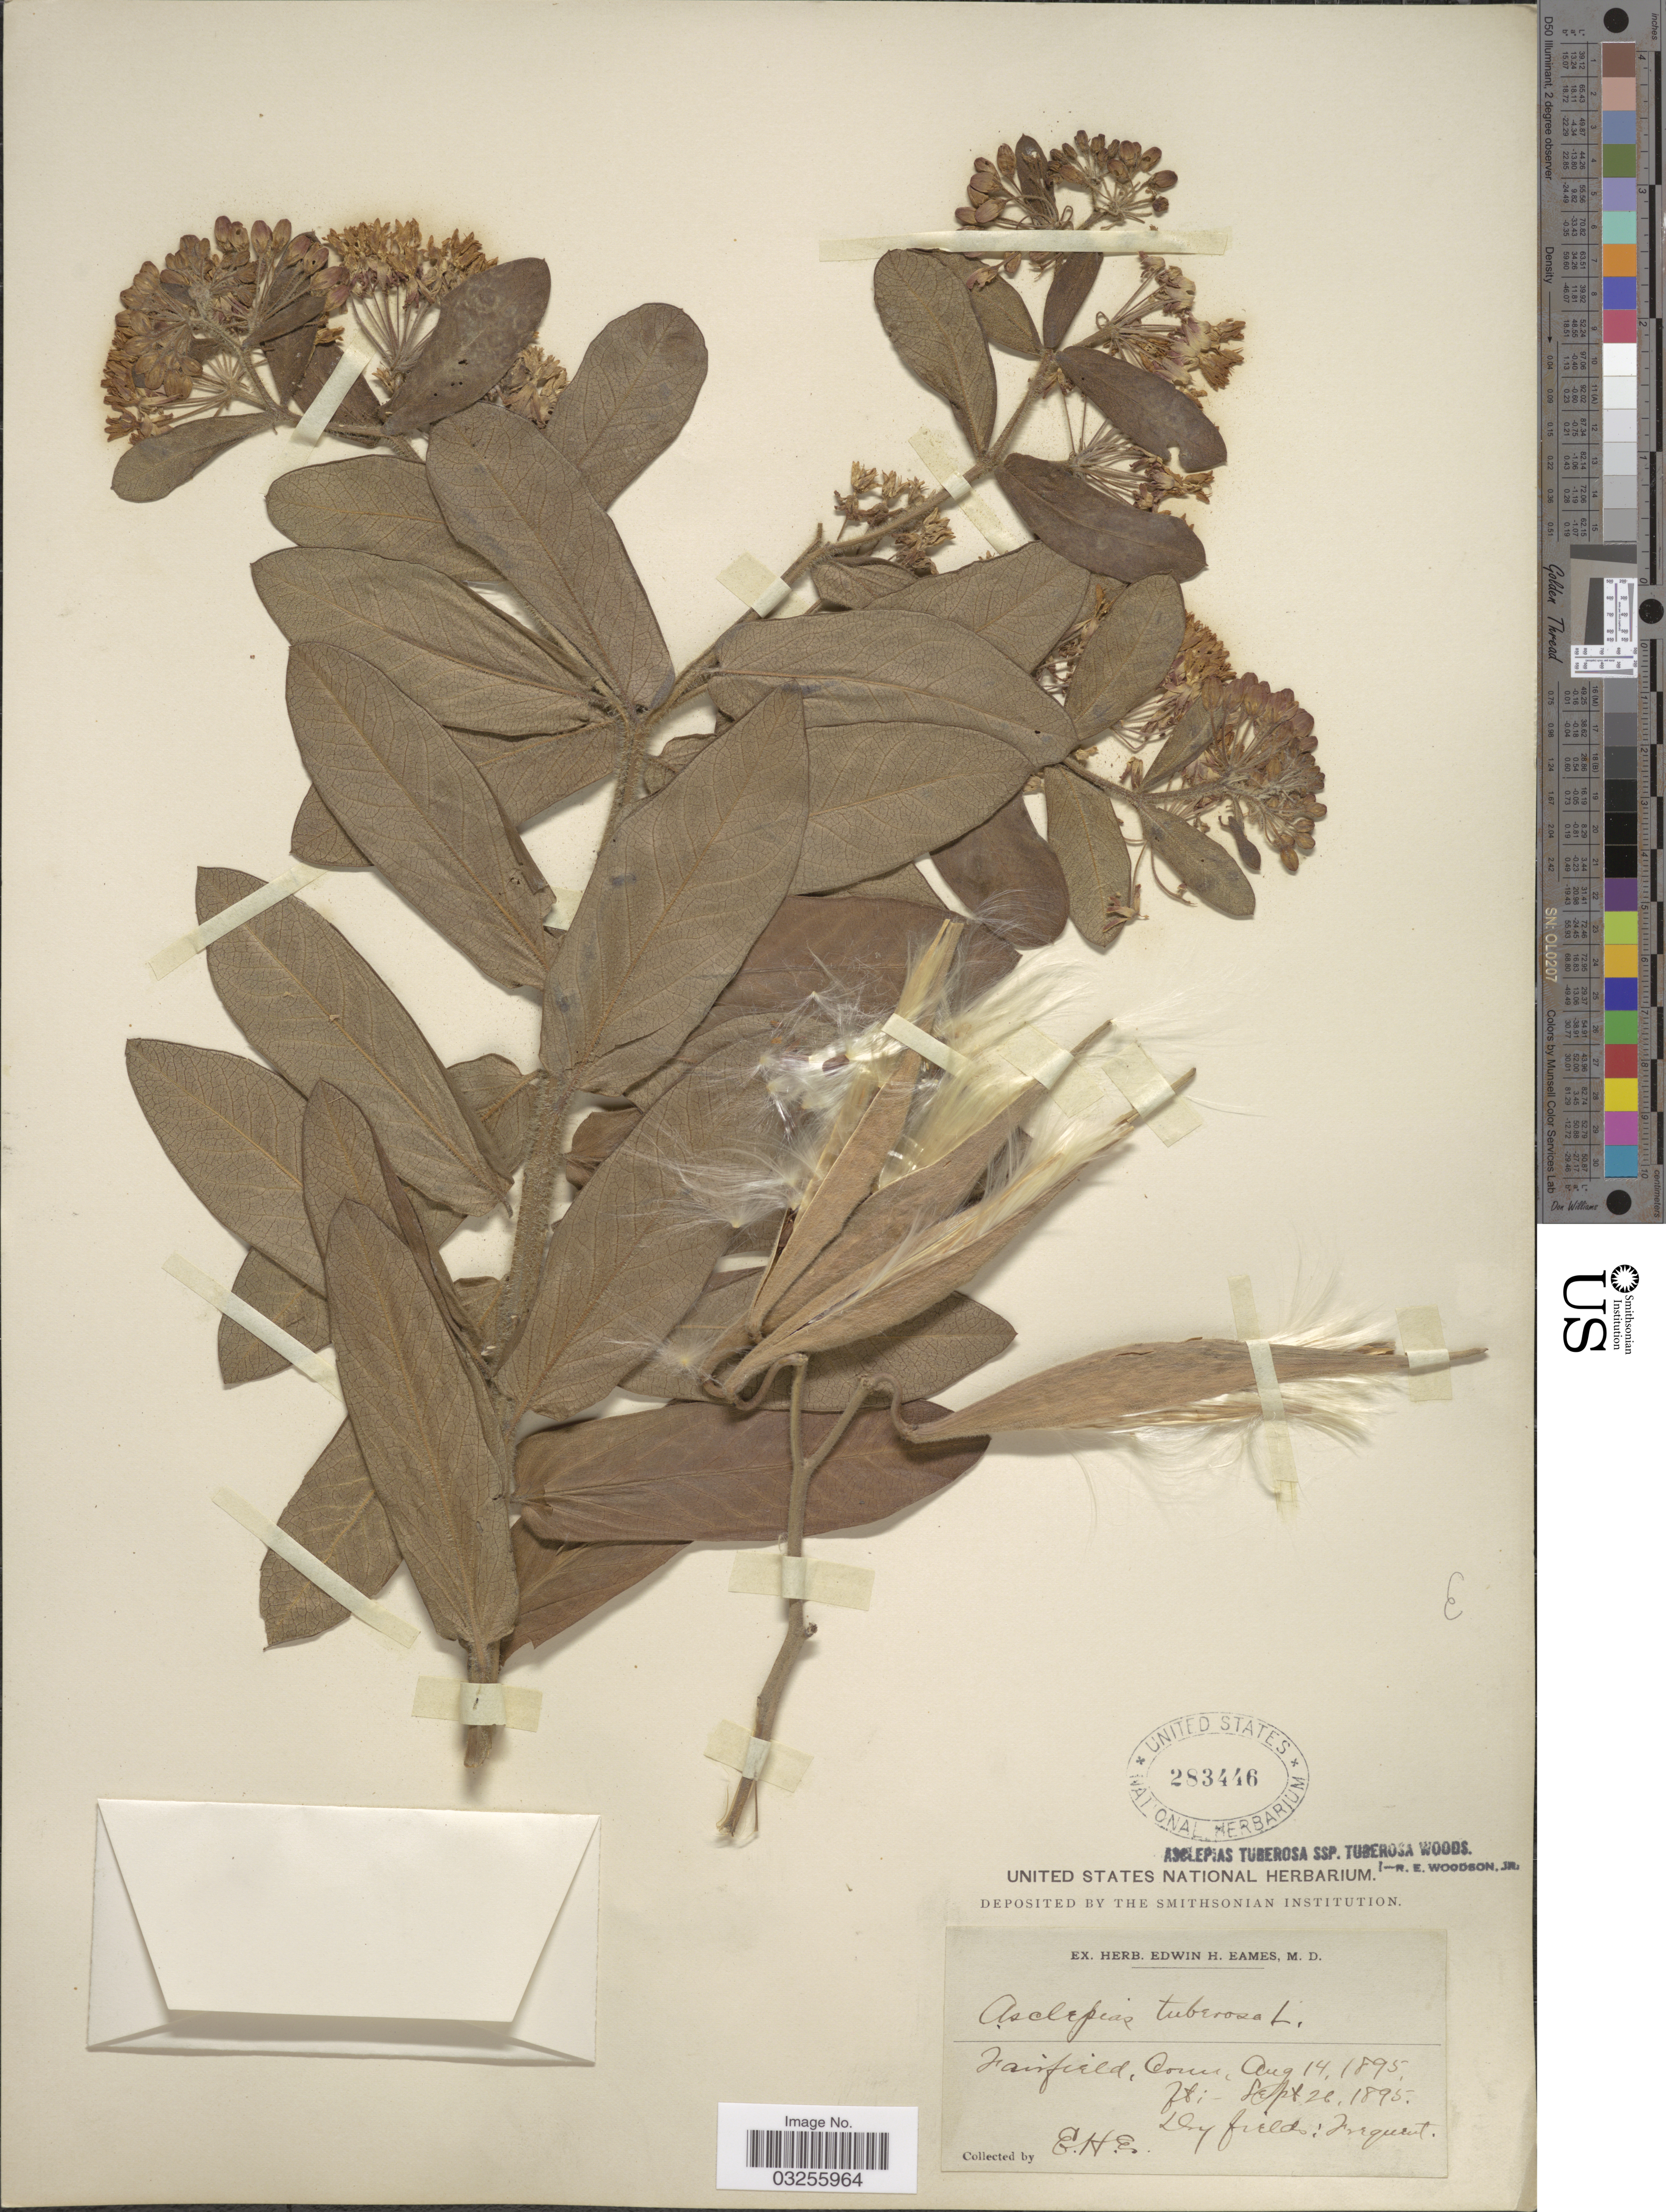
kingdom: Plantae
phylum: Tracheophyta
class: Magnoliopsida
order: Gentianales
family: Apocynaceae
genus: Asclepias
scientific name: Asclepias tuberosa subsp. tuberosa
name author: L.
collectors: E. H. Eames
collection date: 1895-08-14/1895-09-26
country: United States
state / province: Connecticut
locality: Fairfield.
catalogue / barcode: US 283446